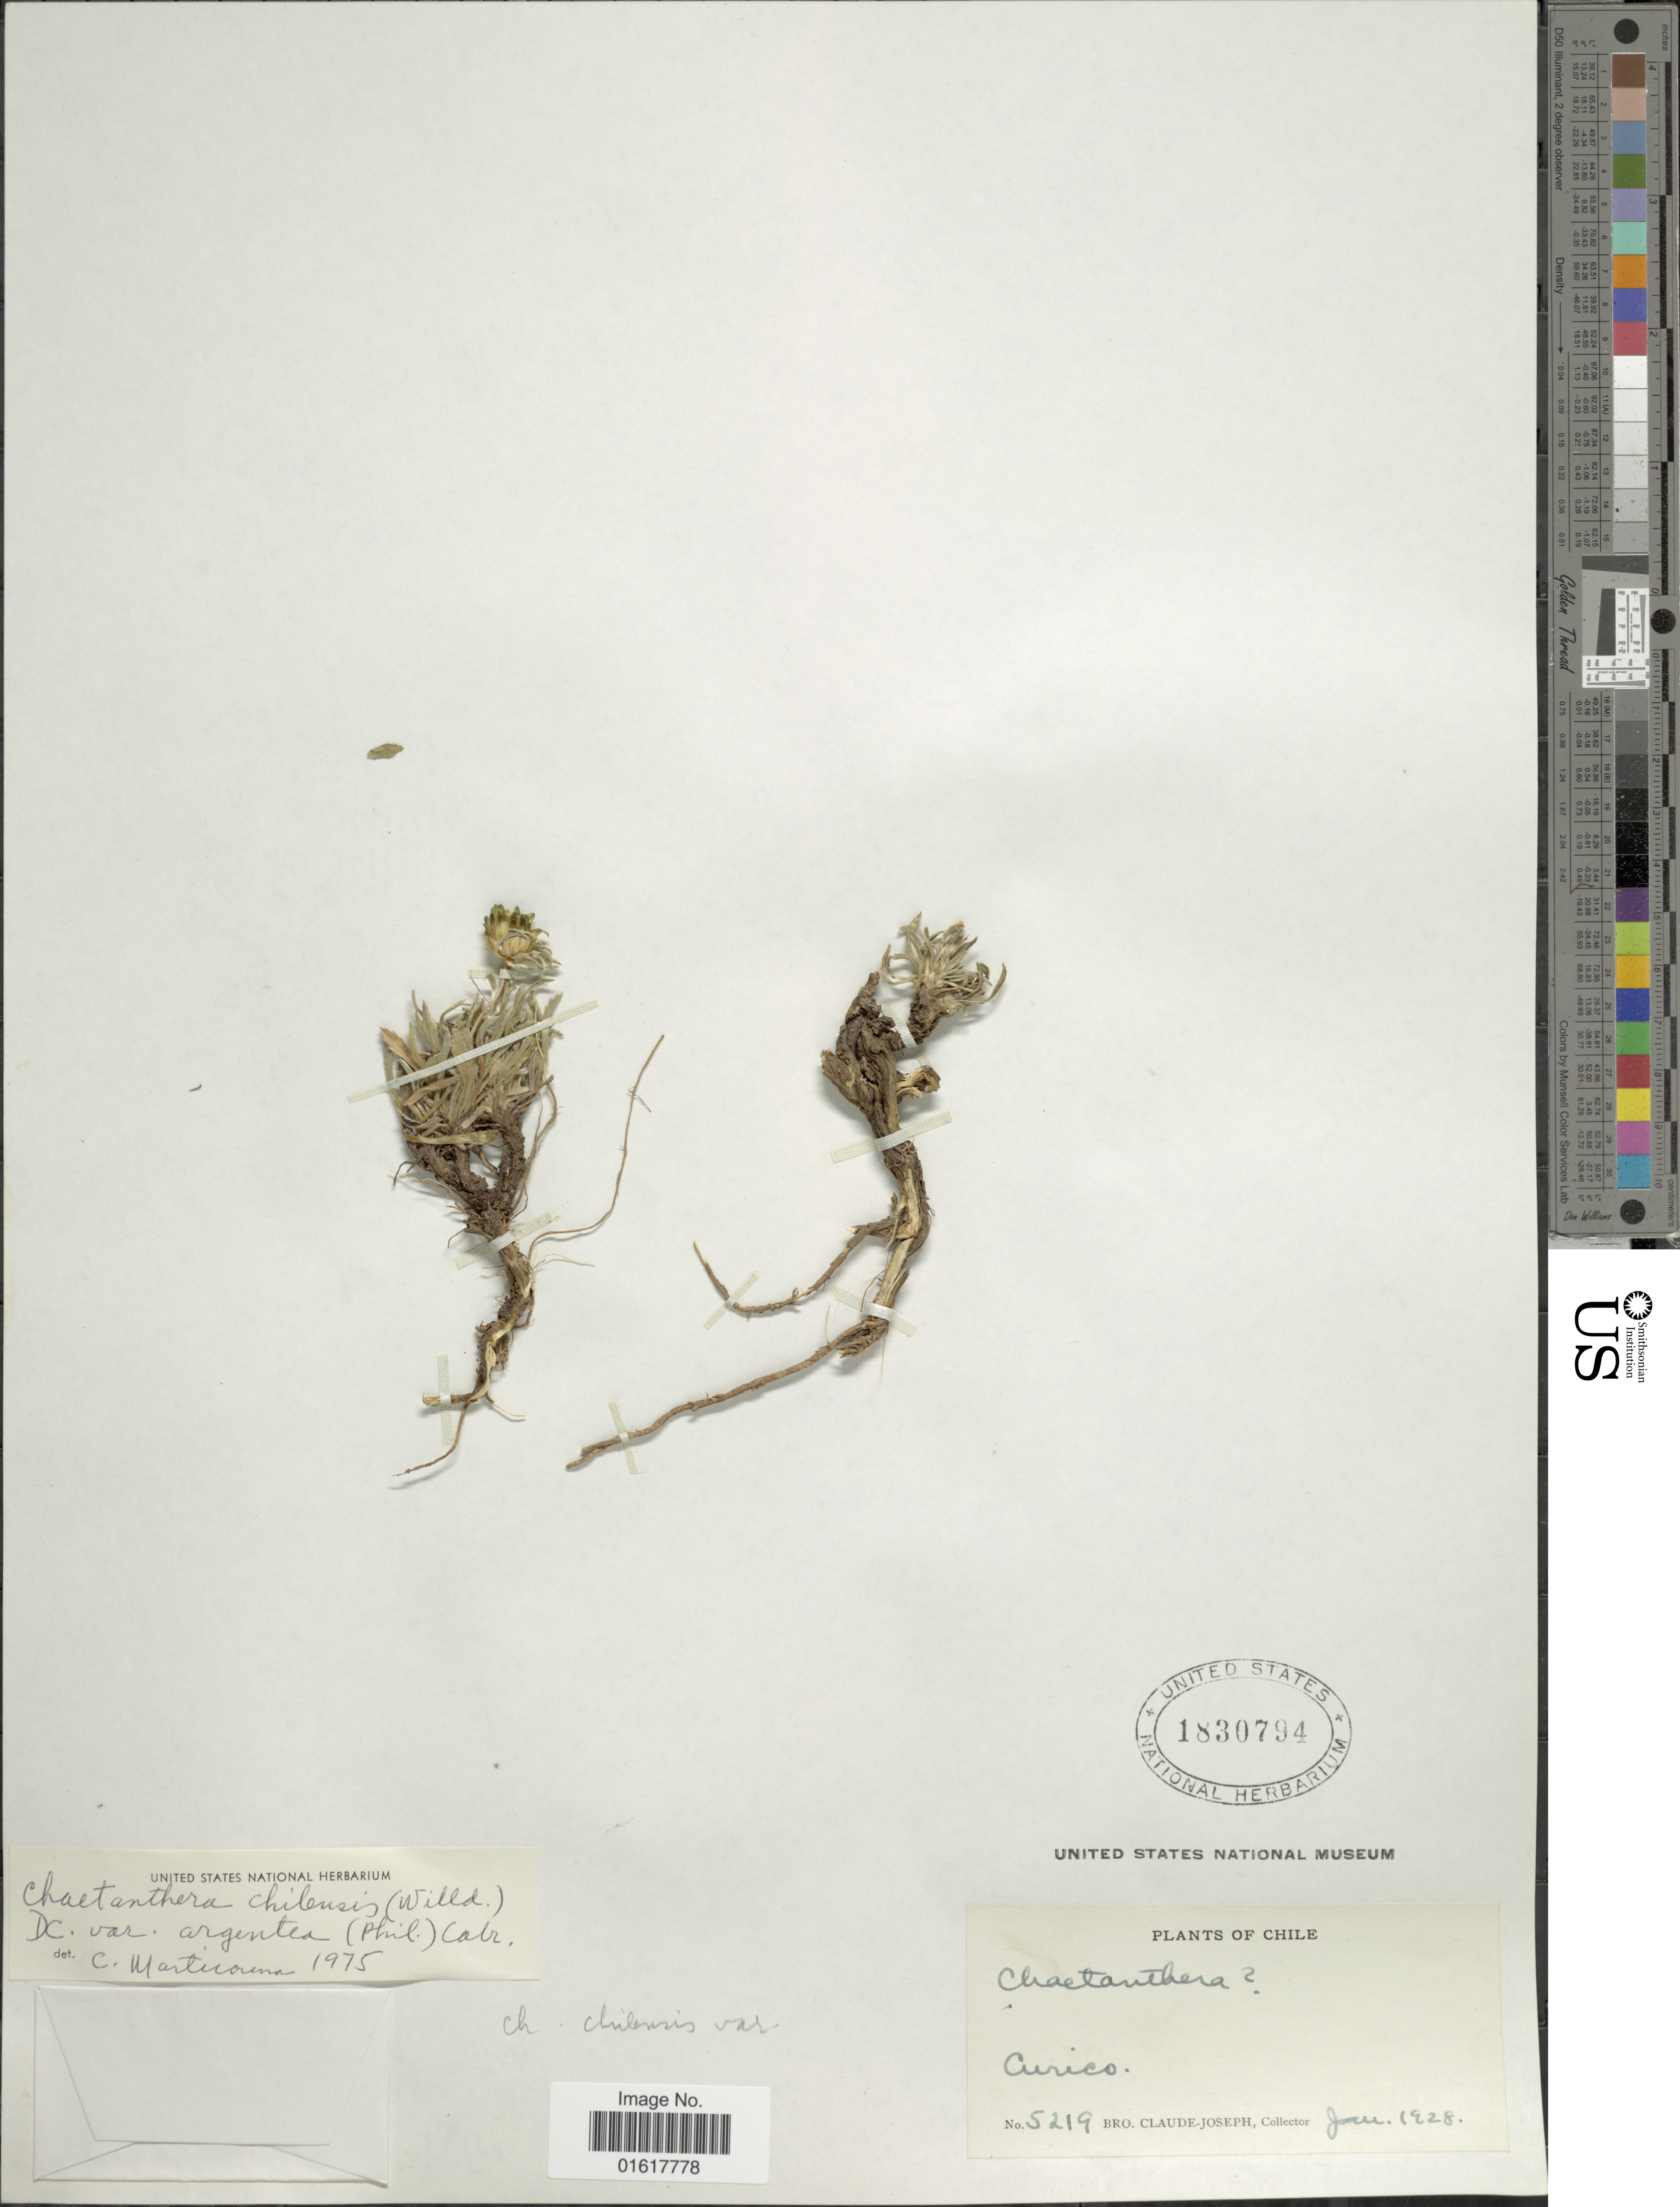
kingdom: Plantae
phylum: Tracheophyta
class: Magnoliopsida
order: Asterales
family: Asteraceae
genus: Chaetanthera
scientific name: Chaetanthera chilensis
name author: (Willd.) DC.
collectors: Bro. Claude-Joseph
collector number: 5219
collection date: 1928-01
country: Chile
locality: Curico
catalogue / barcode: US 1830794